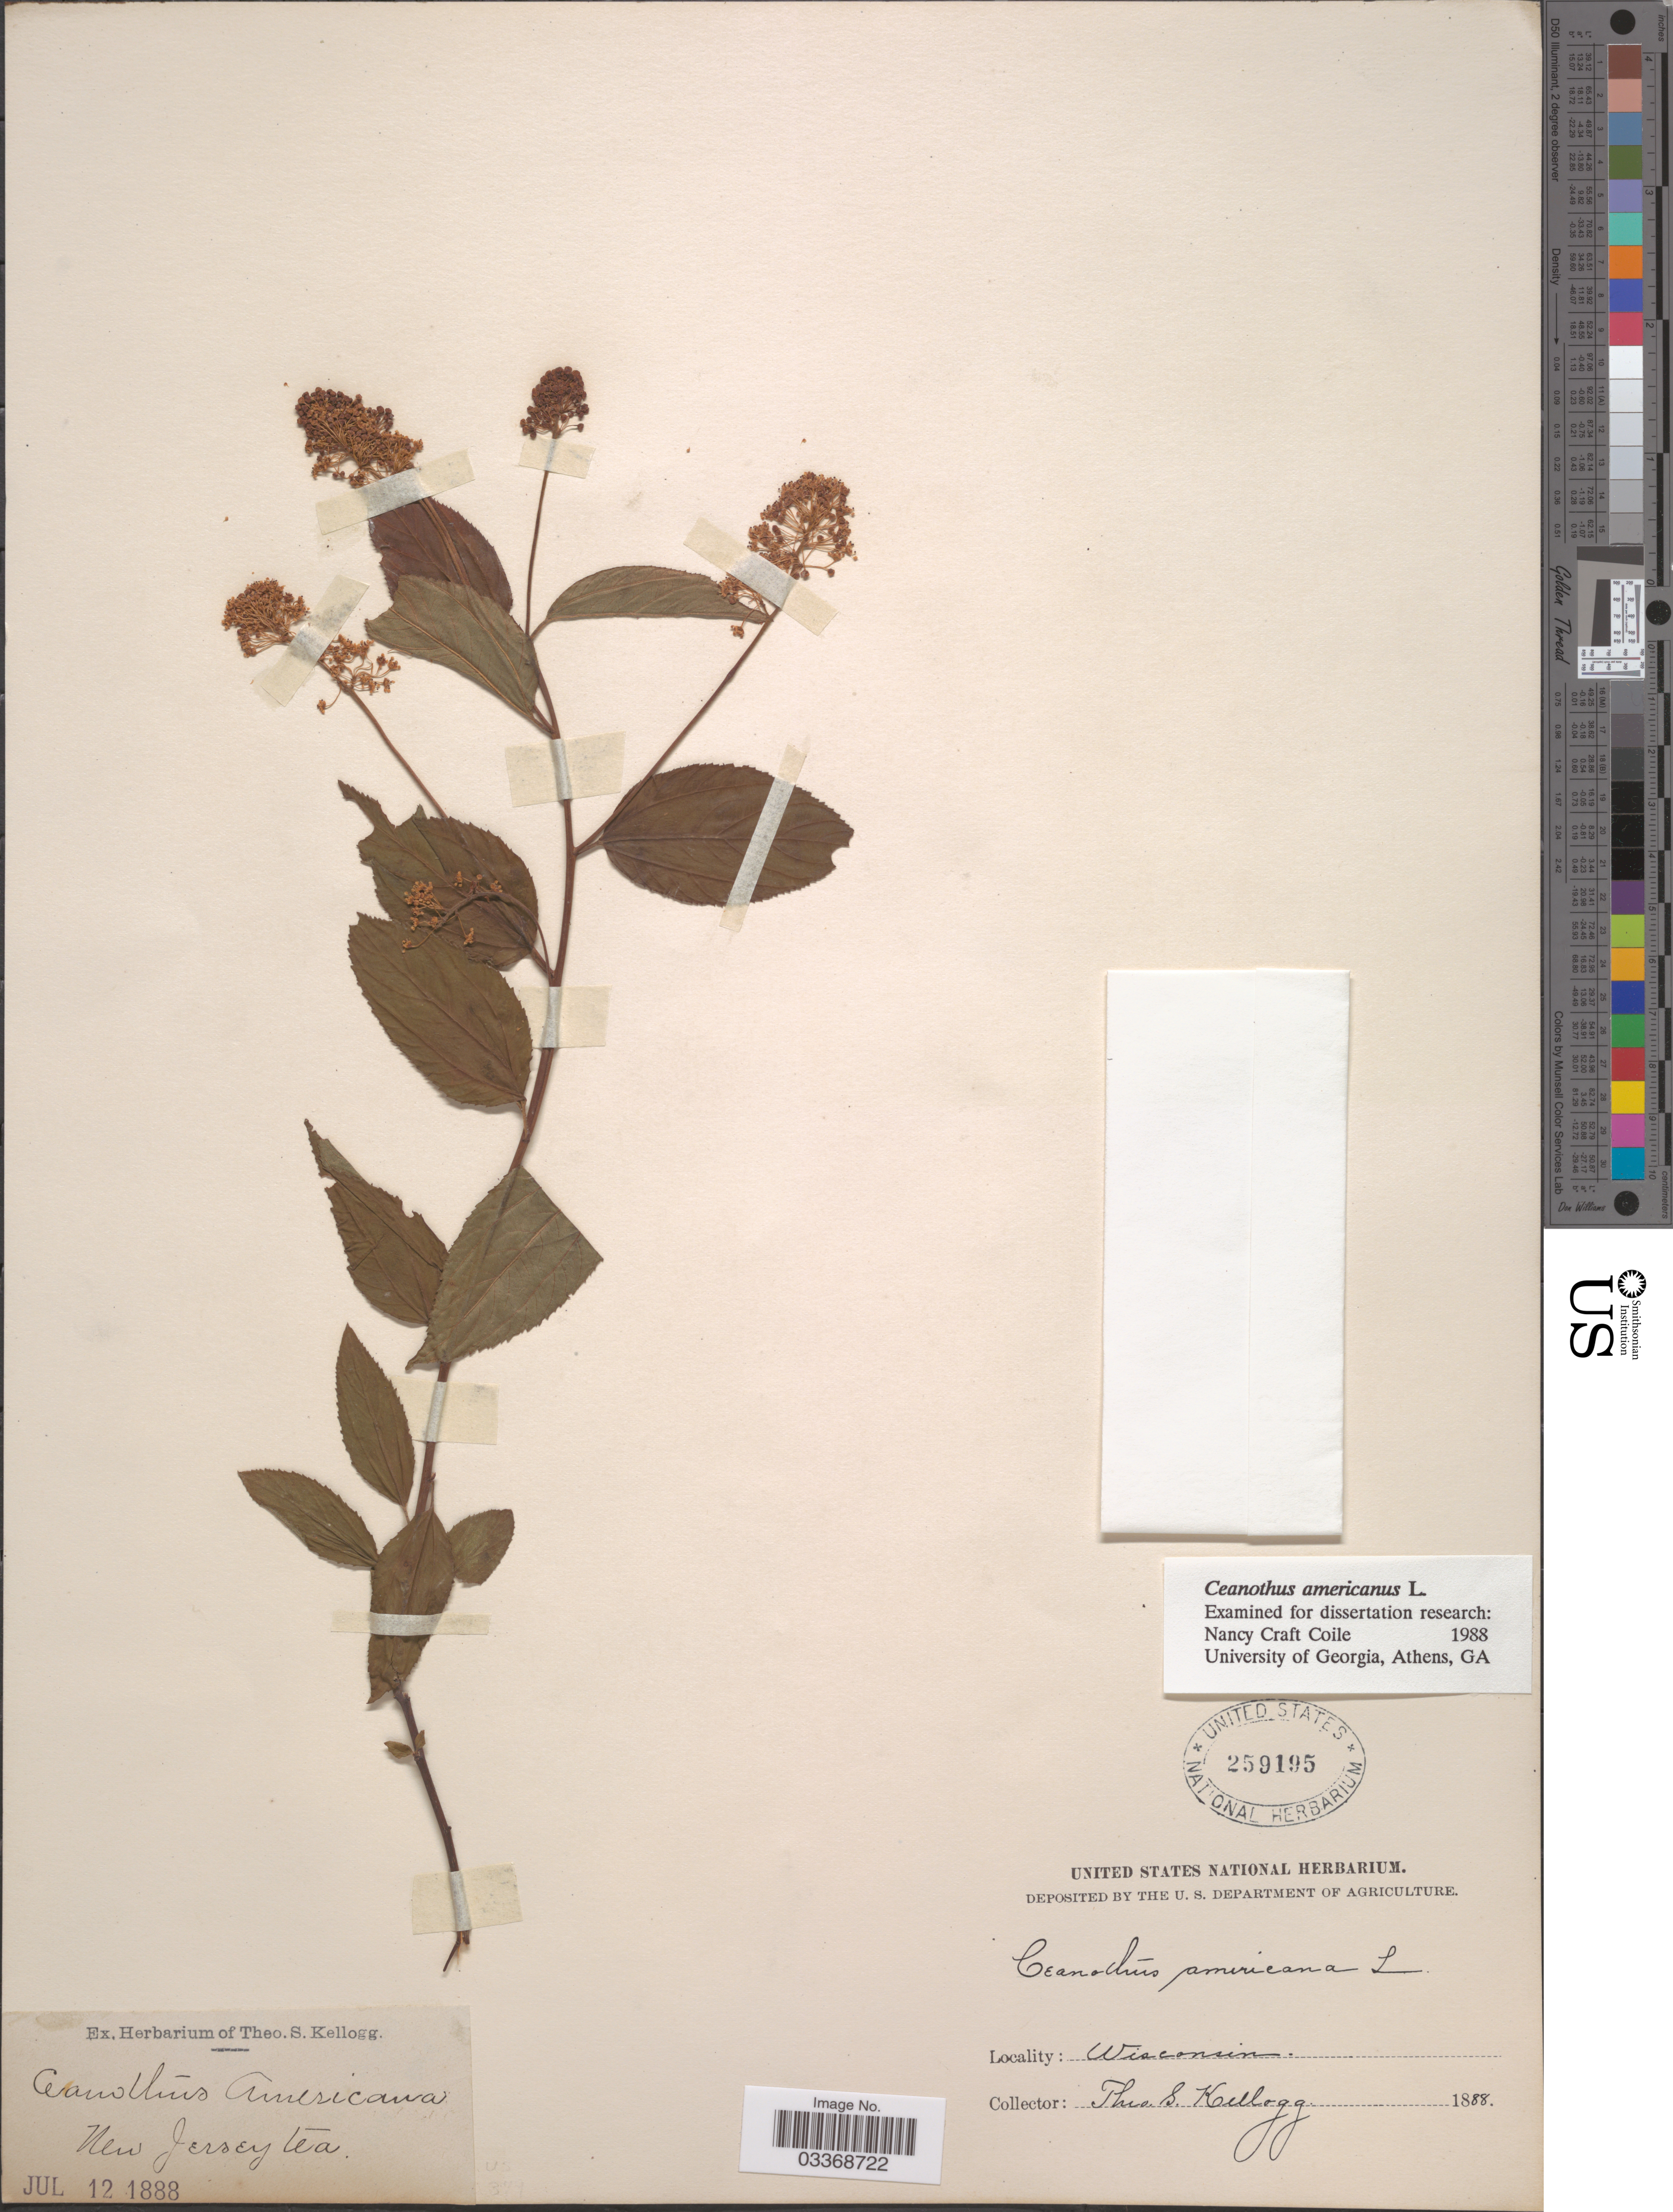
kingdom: Plantae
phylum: Tracheophyta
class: Magnoliopsida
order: Rosales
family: Rhamnaceae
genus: Ceanothus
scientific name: Ceanothus americanus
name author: L.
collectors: T. S. Kellogg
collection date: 1888-07-12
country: United States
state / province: Wisconsin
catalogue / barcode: US 259195